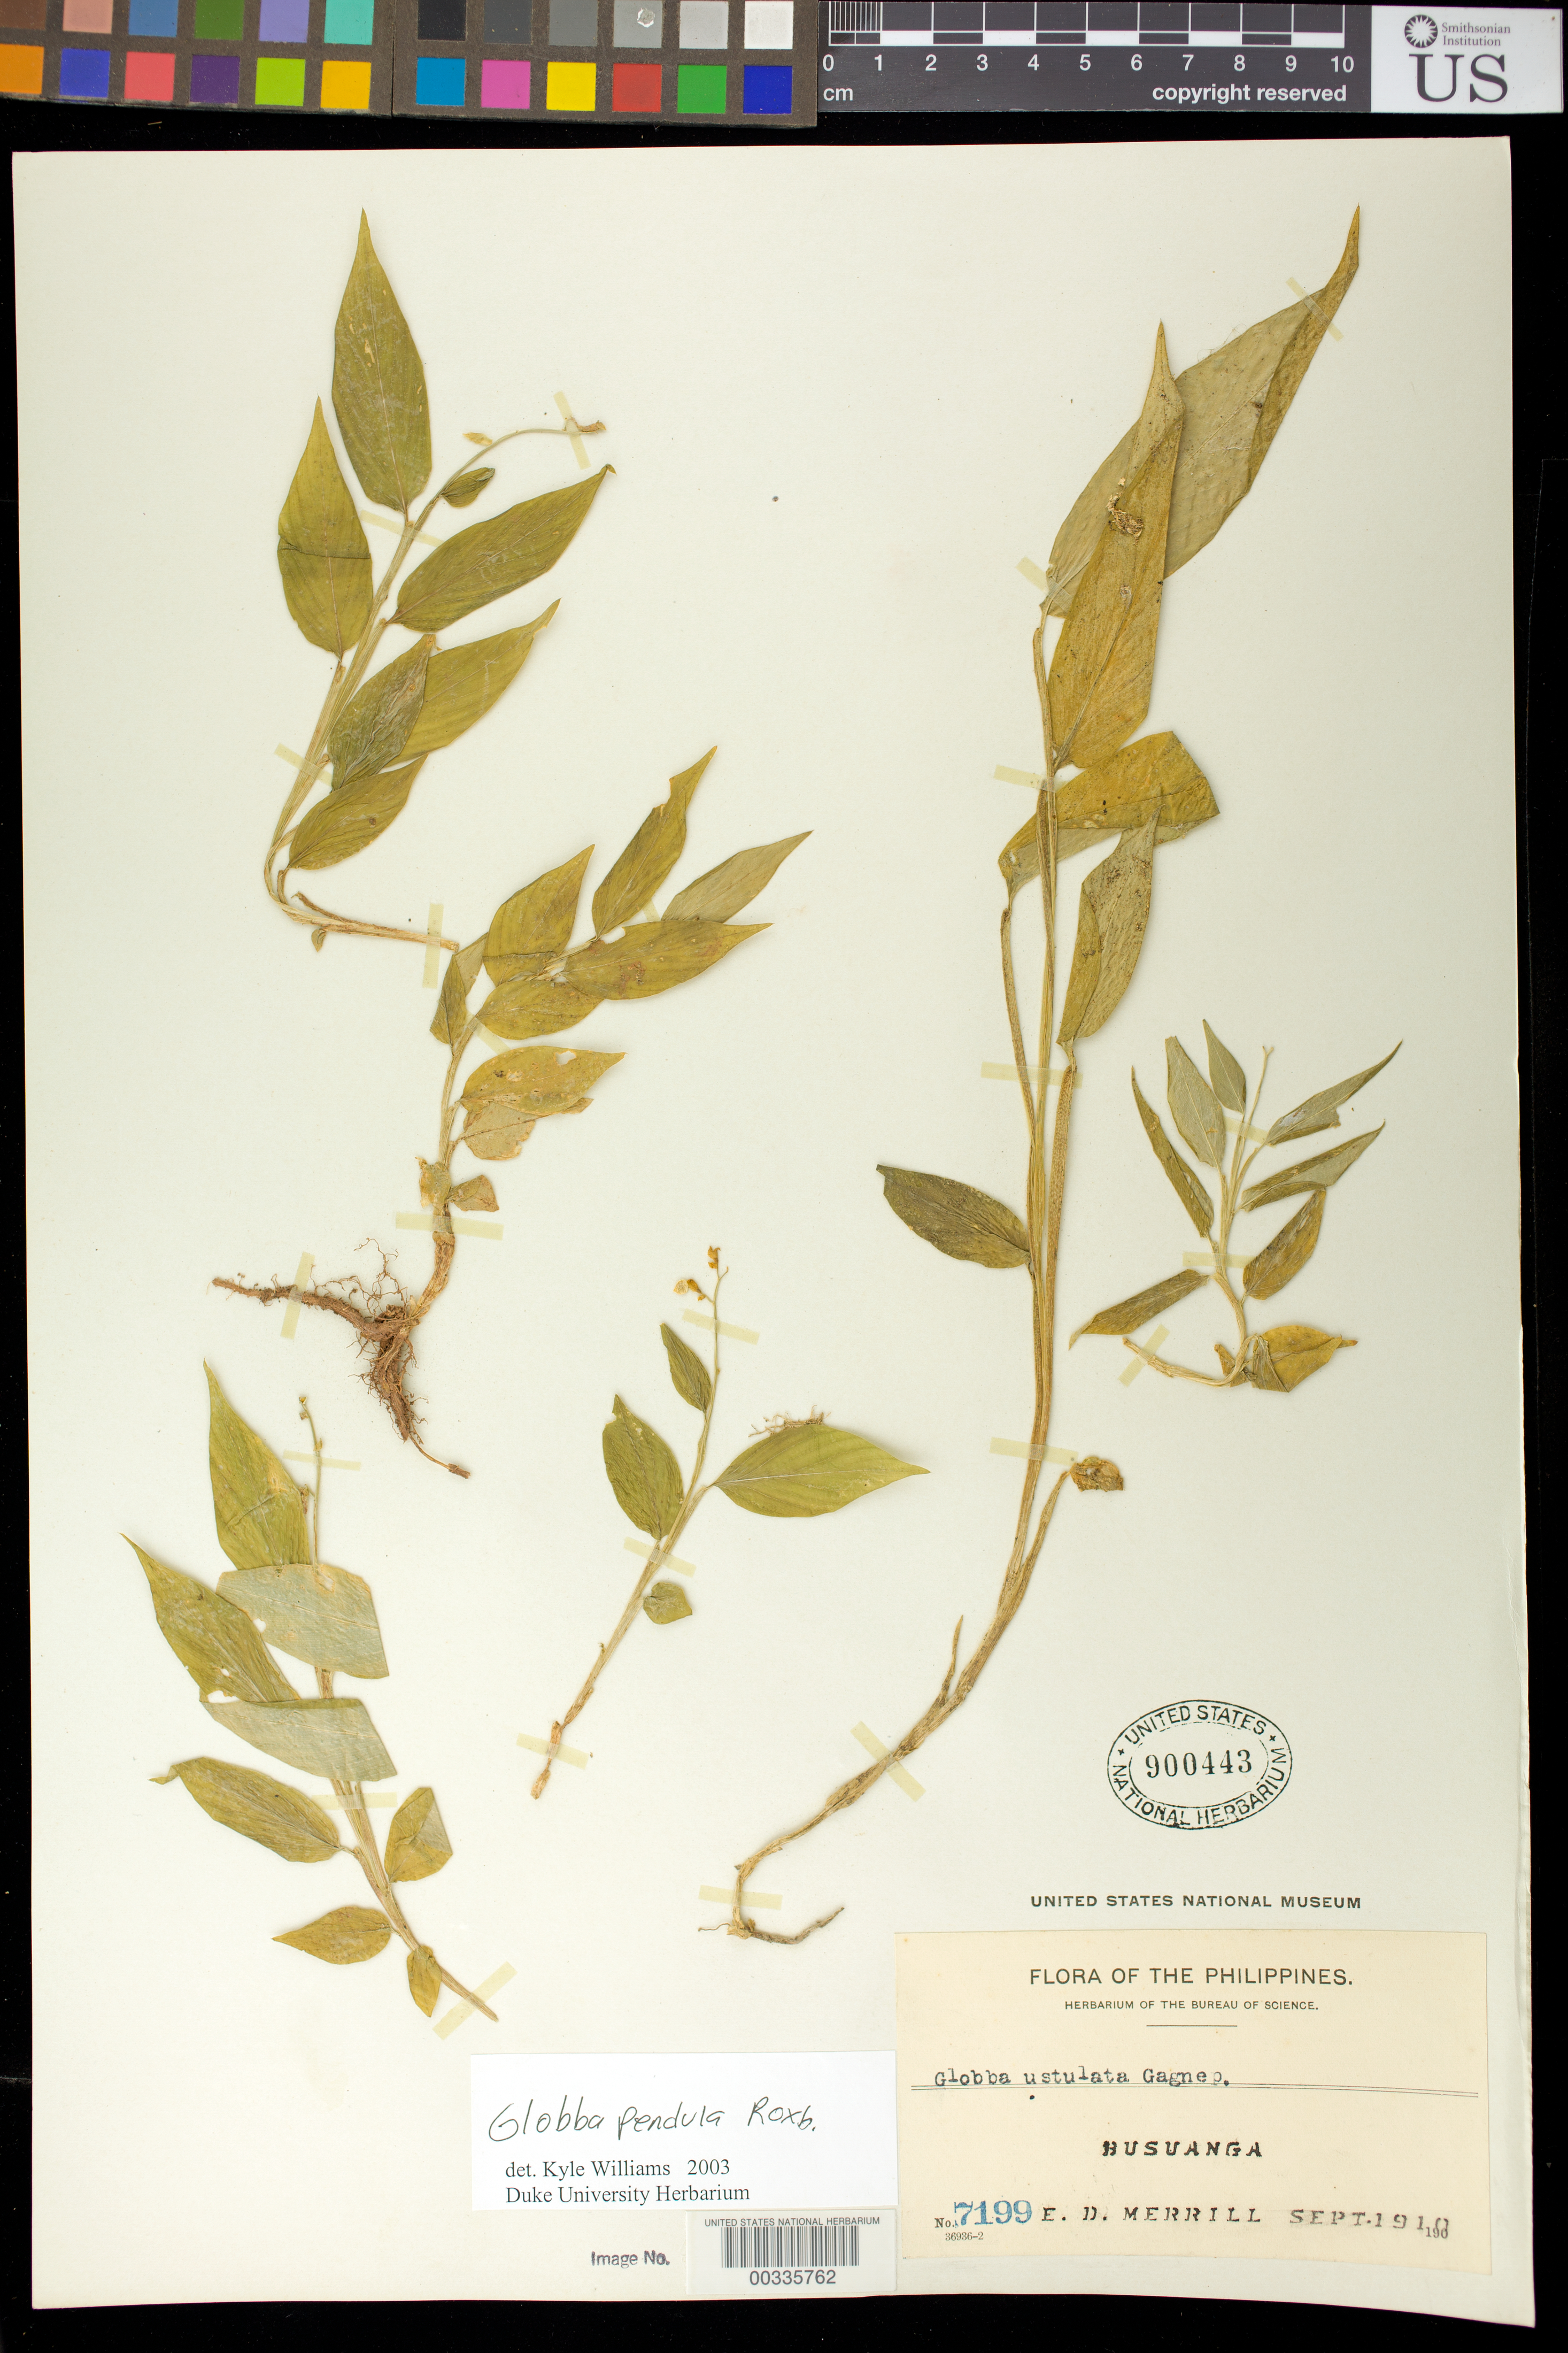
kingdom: Plantae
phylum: Tracheophyta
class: Liliopsida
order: Zingiberales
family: Zingiberaceae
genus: Globba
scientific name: Globba pendula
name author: Roxb.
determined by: Williams, K. J.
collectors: E. D. Merrill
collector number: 7199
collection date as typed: Sep 1910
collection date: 1910-09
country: Philippines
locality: Busuanga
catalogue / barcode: US 900443